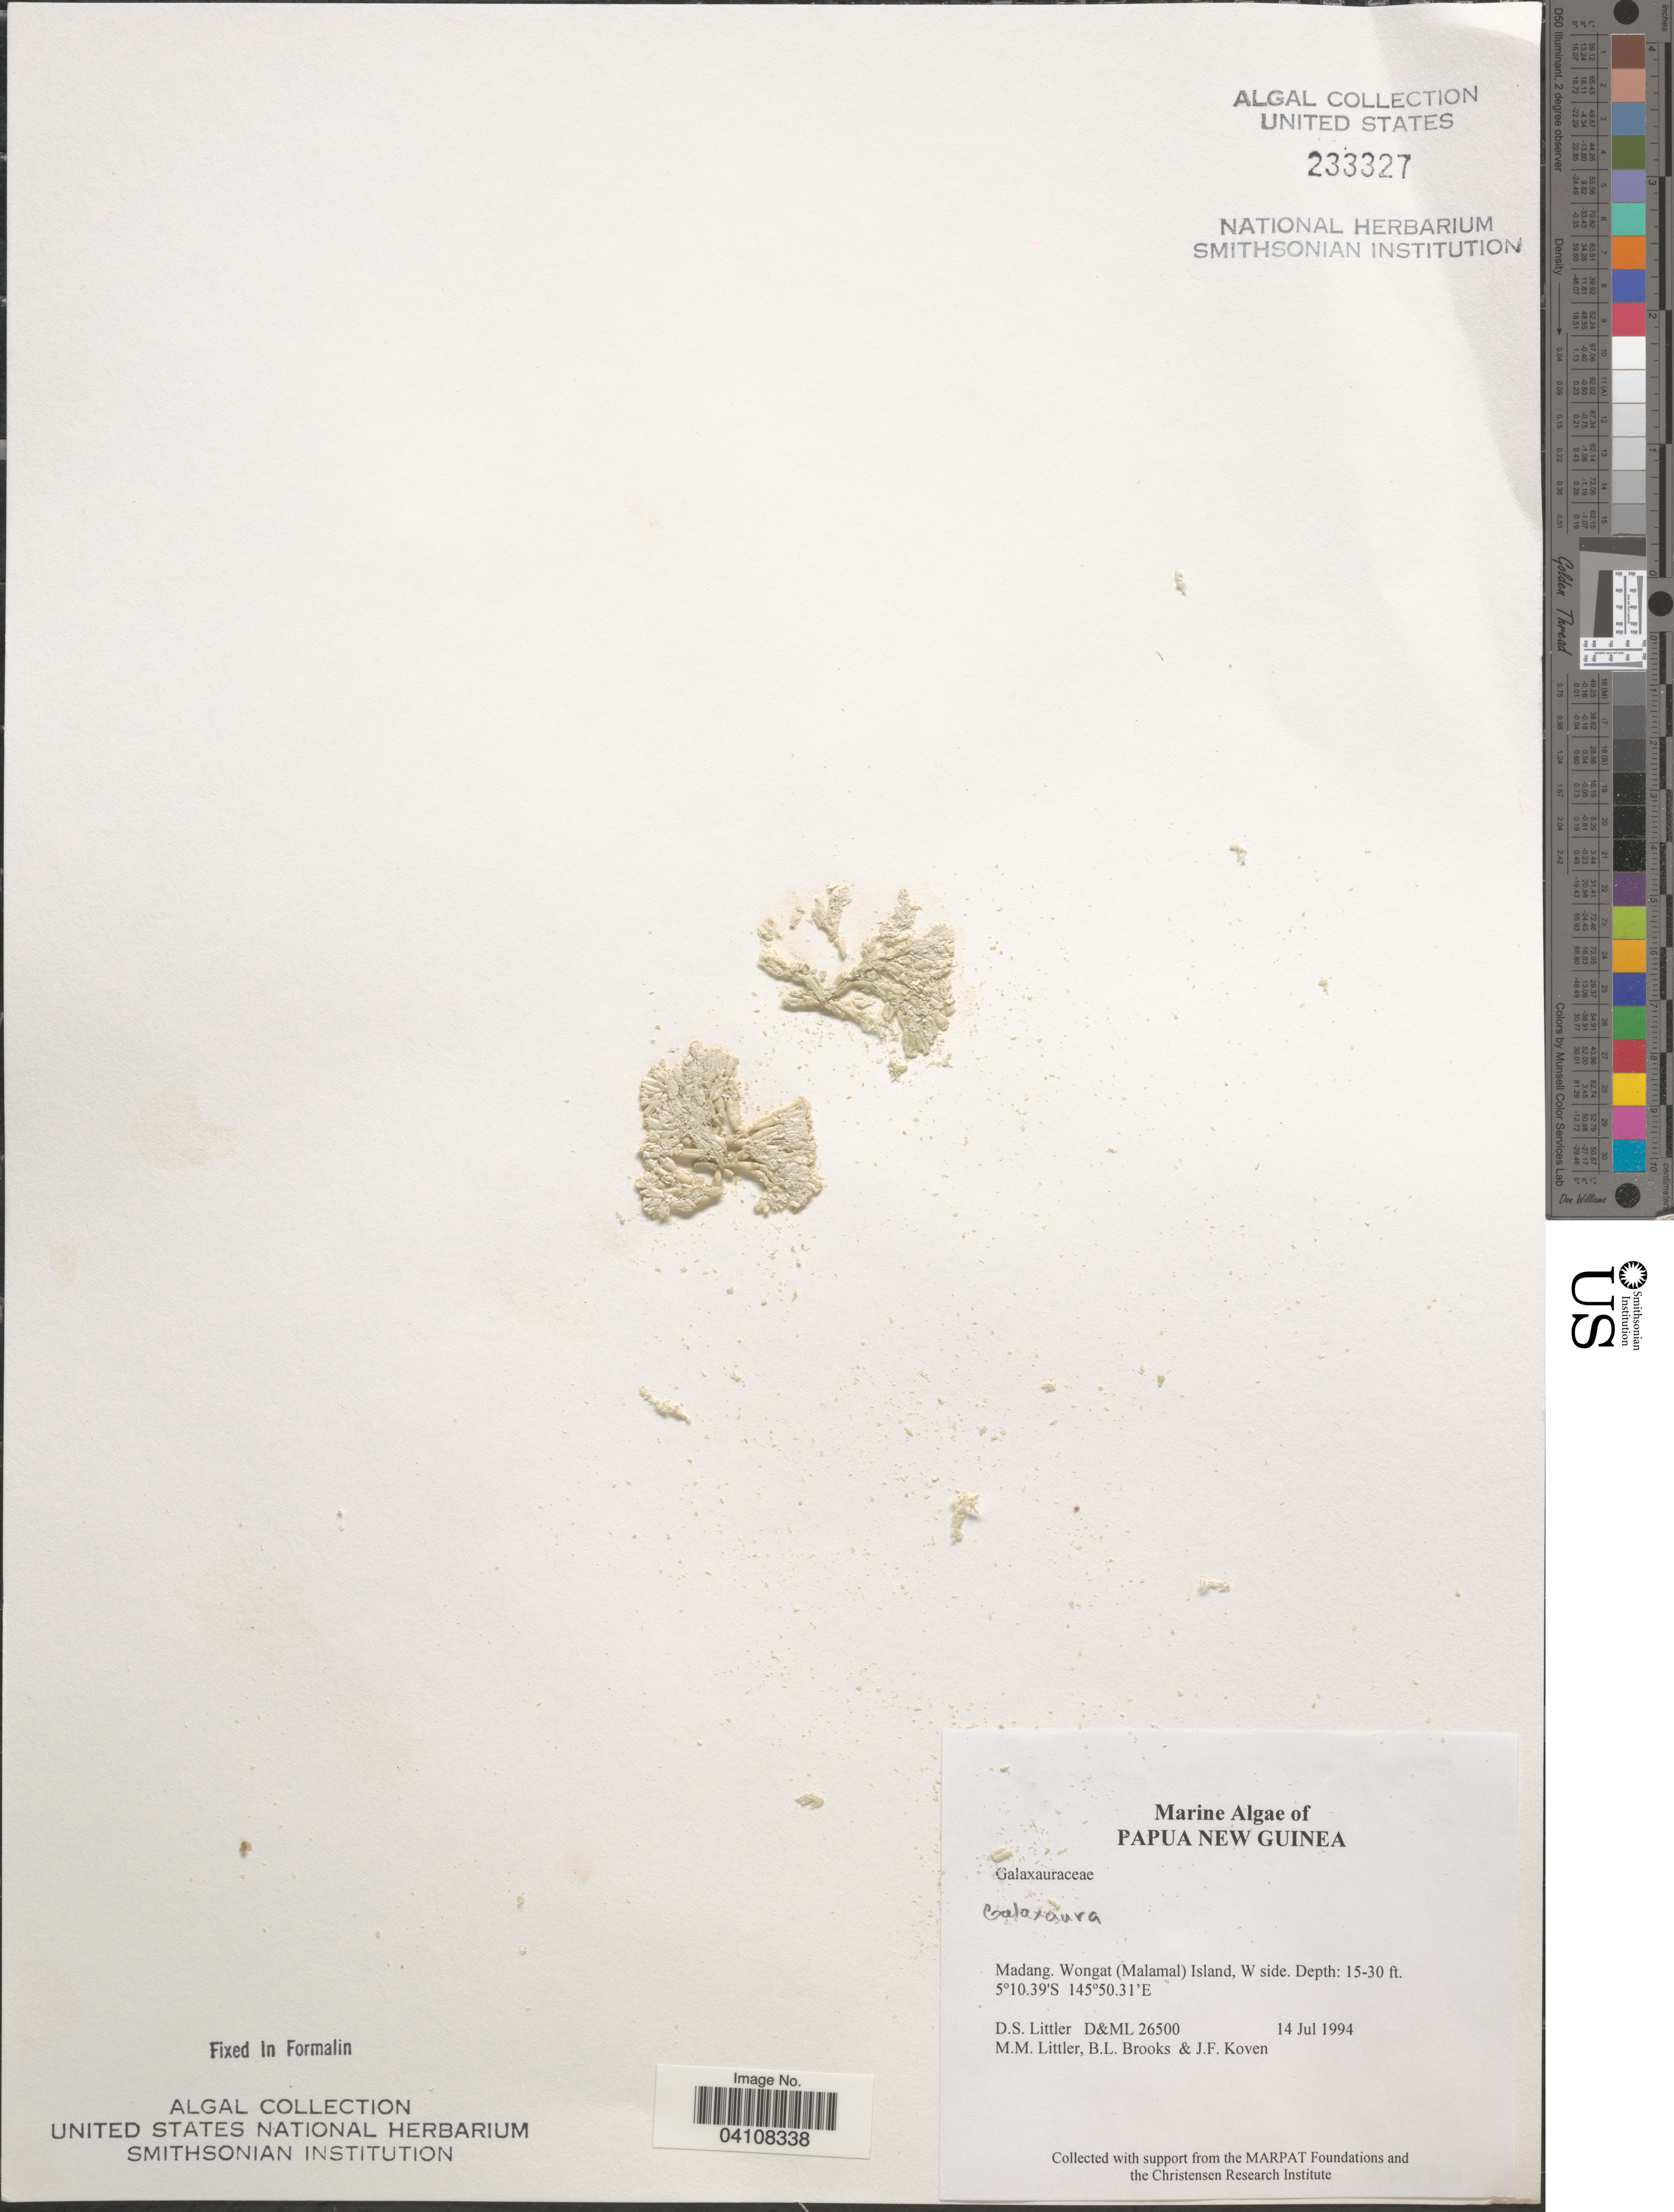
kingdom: Plantae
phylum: Rhodophyta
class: Florideophyceae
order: Nemaliales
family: Galaxauraceae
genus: Galaxaura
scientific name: Galaxaura sp.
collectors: D. S. Littler, B. Brooks & J. Koven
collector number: D&ML26500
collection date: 1994-07-14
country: Papua New Guinea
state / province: Madang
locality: Wongat (Malamal) Island, W side.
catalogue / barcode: US 233327